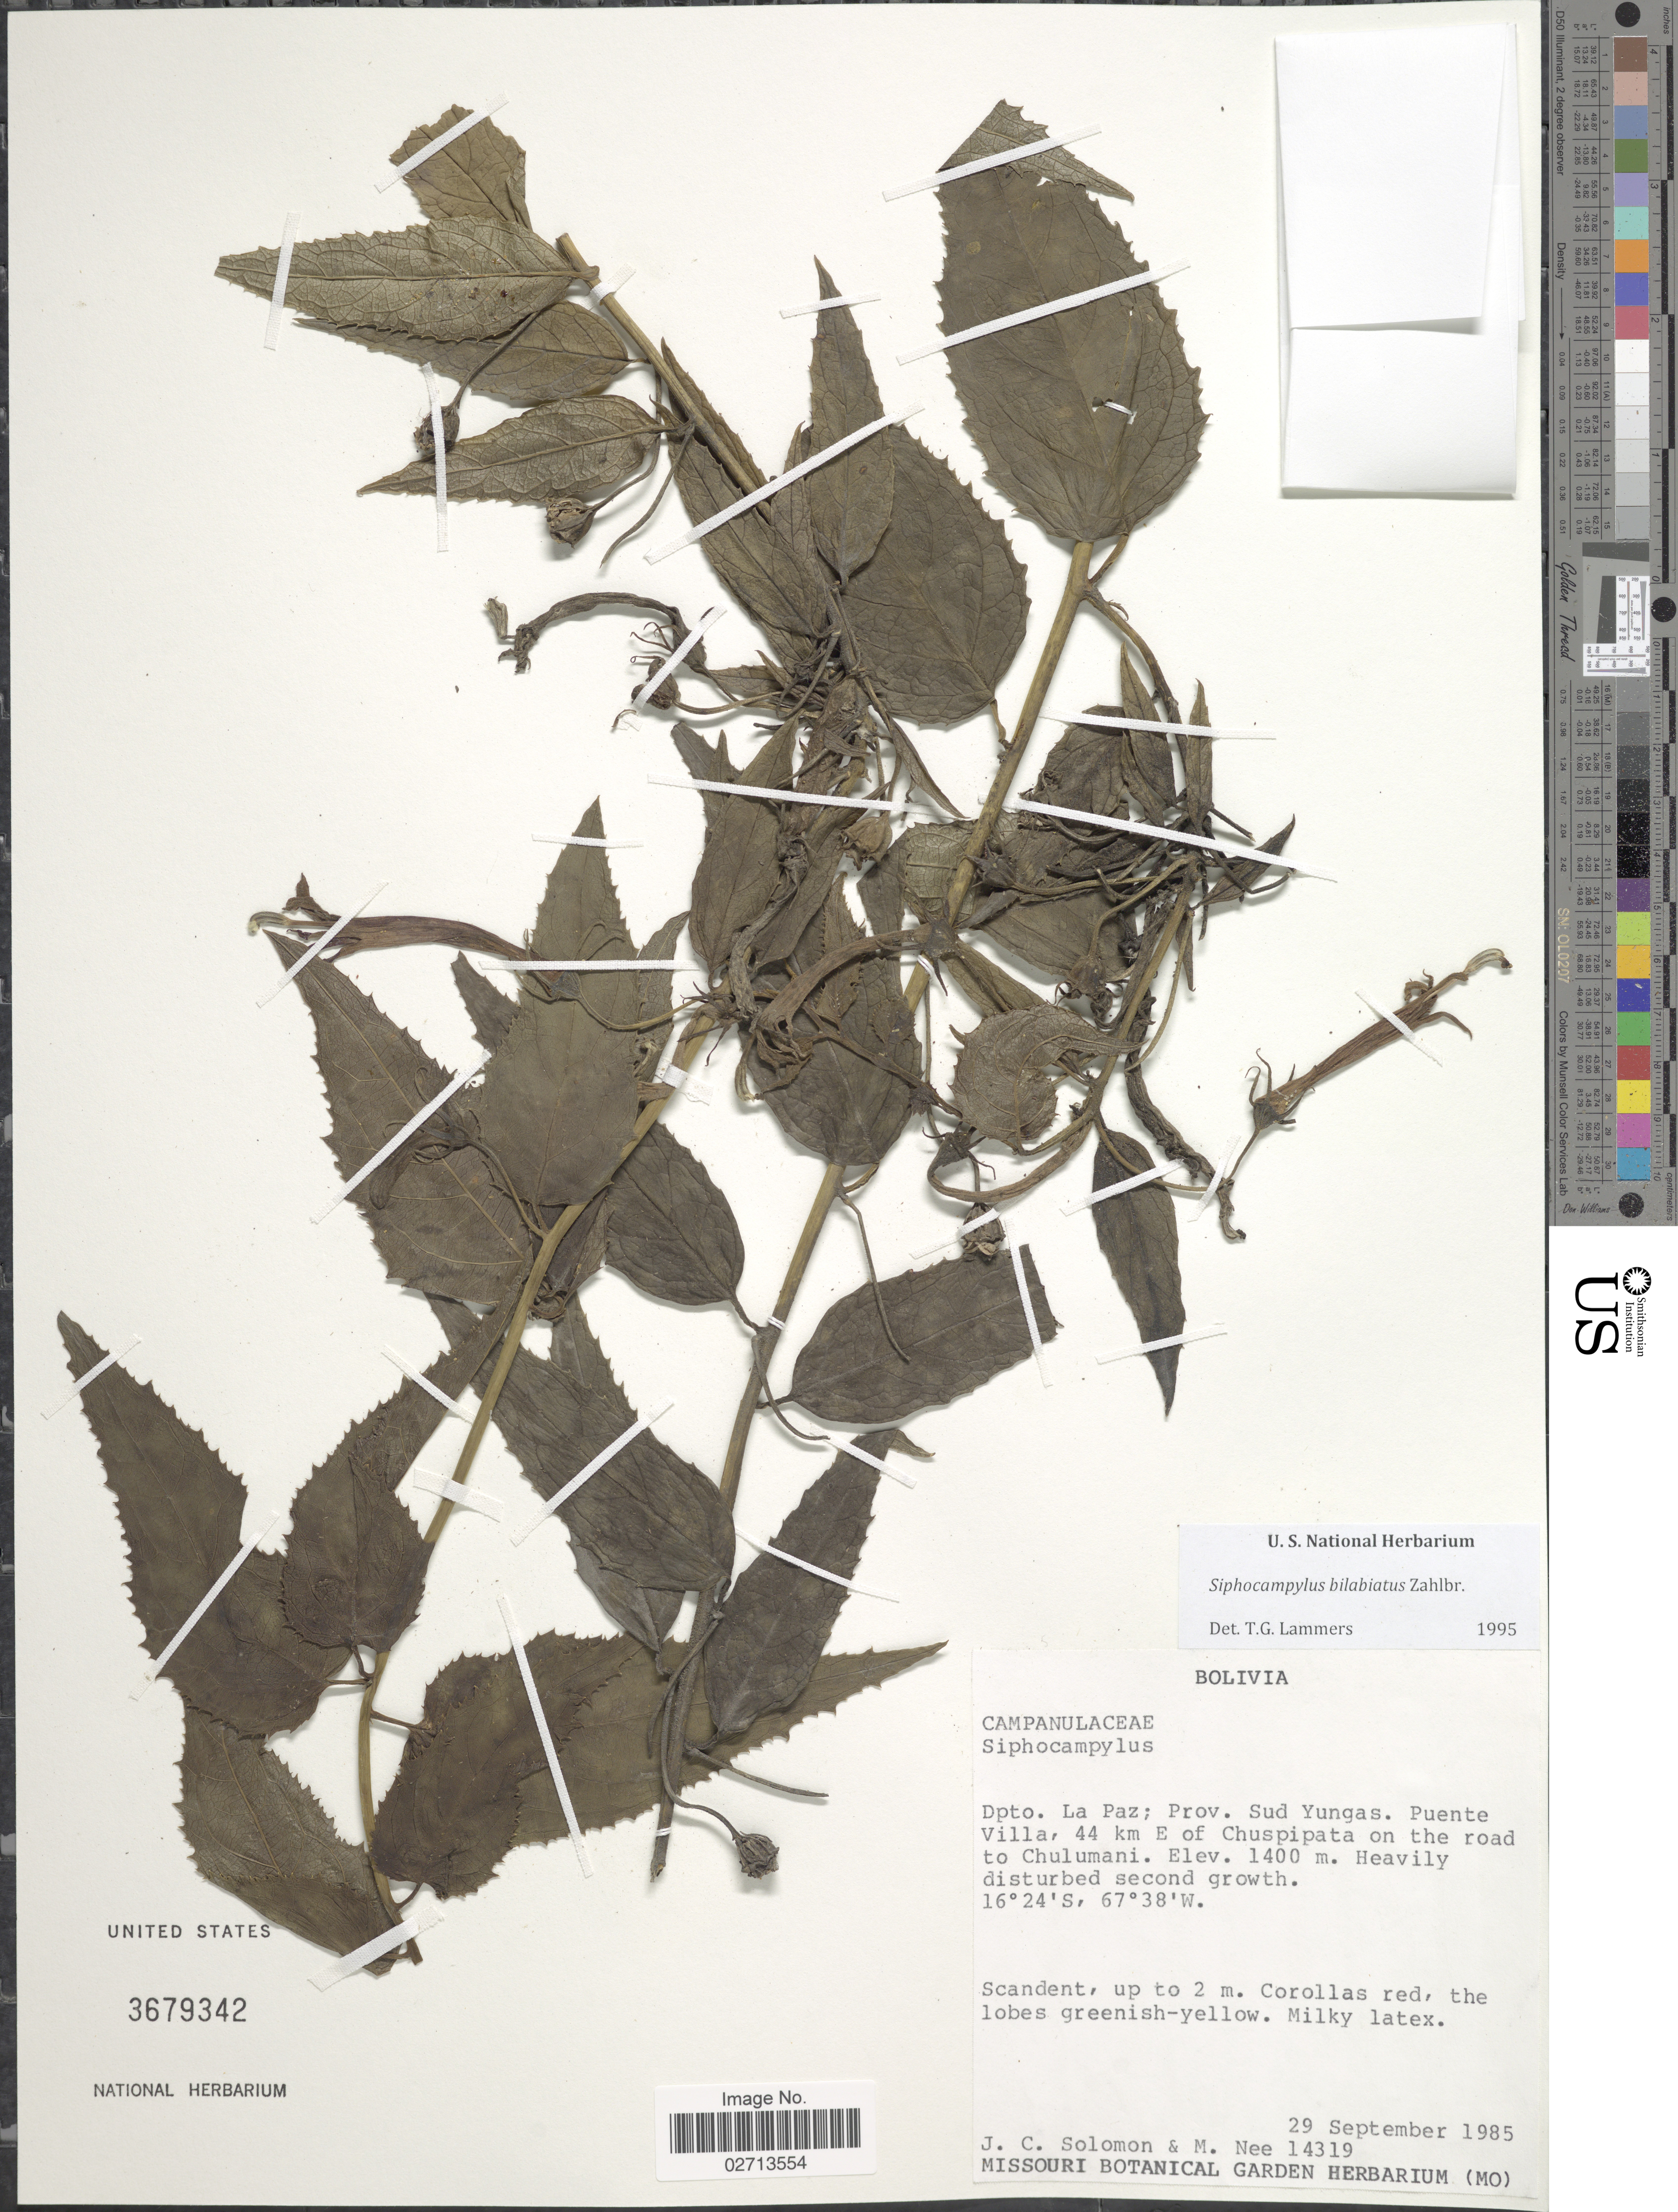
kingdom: Plantae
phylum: Tracheophyta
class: Magnoliopsida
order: Asterales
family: Campanulaceae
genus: Siphocampylus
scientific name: Siphocampylus bilabiatus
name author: Zahlbr.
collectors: J. C. Solomon & M. Nee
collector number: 14319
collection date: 1985-09-29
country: Bolivia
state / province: La Paz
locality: Prov. Sud Yungas. Puente Villa, 44 km E of Chuspipata on the road to Chulumani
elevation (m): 1400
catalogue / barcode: US 3679342